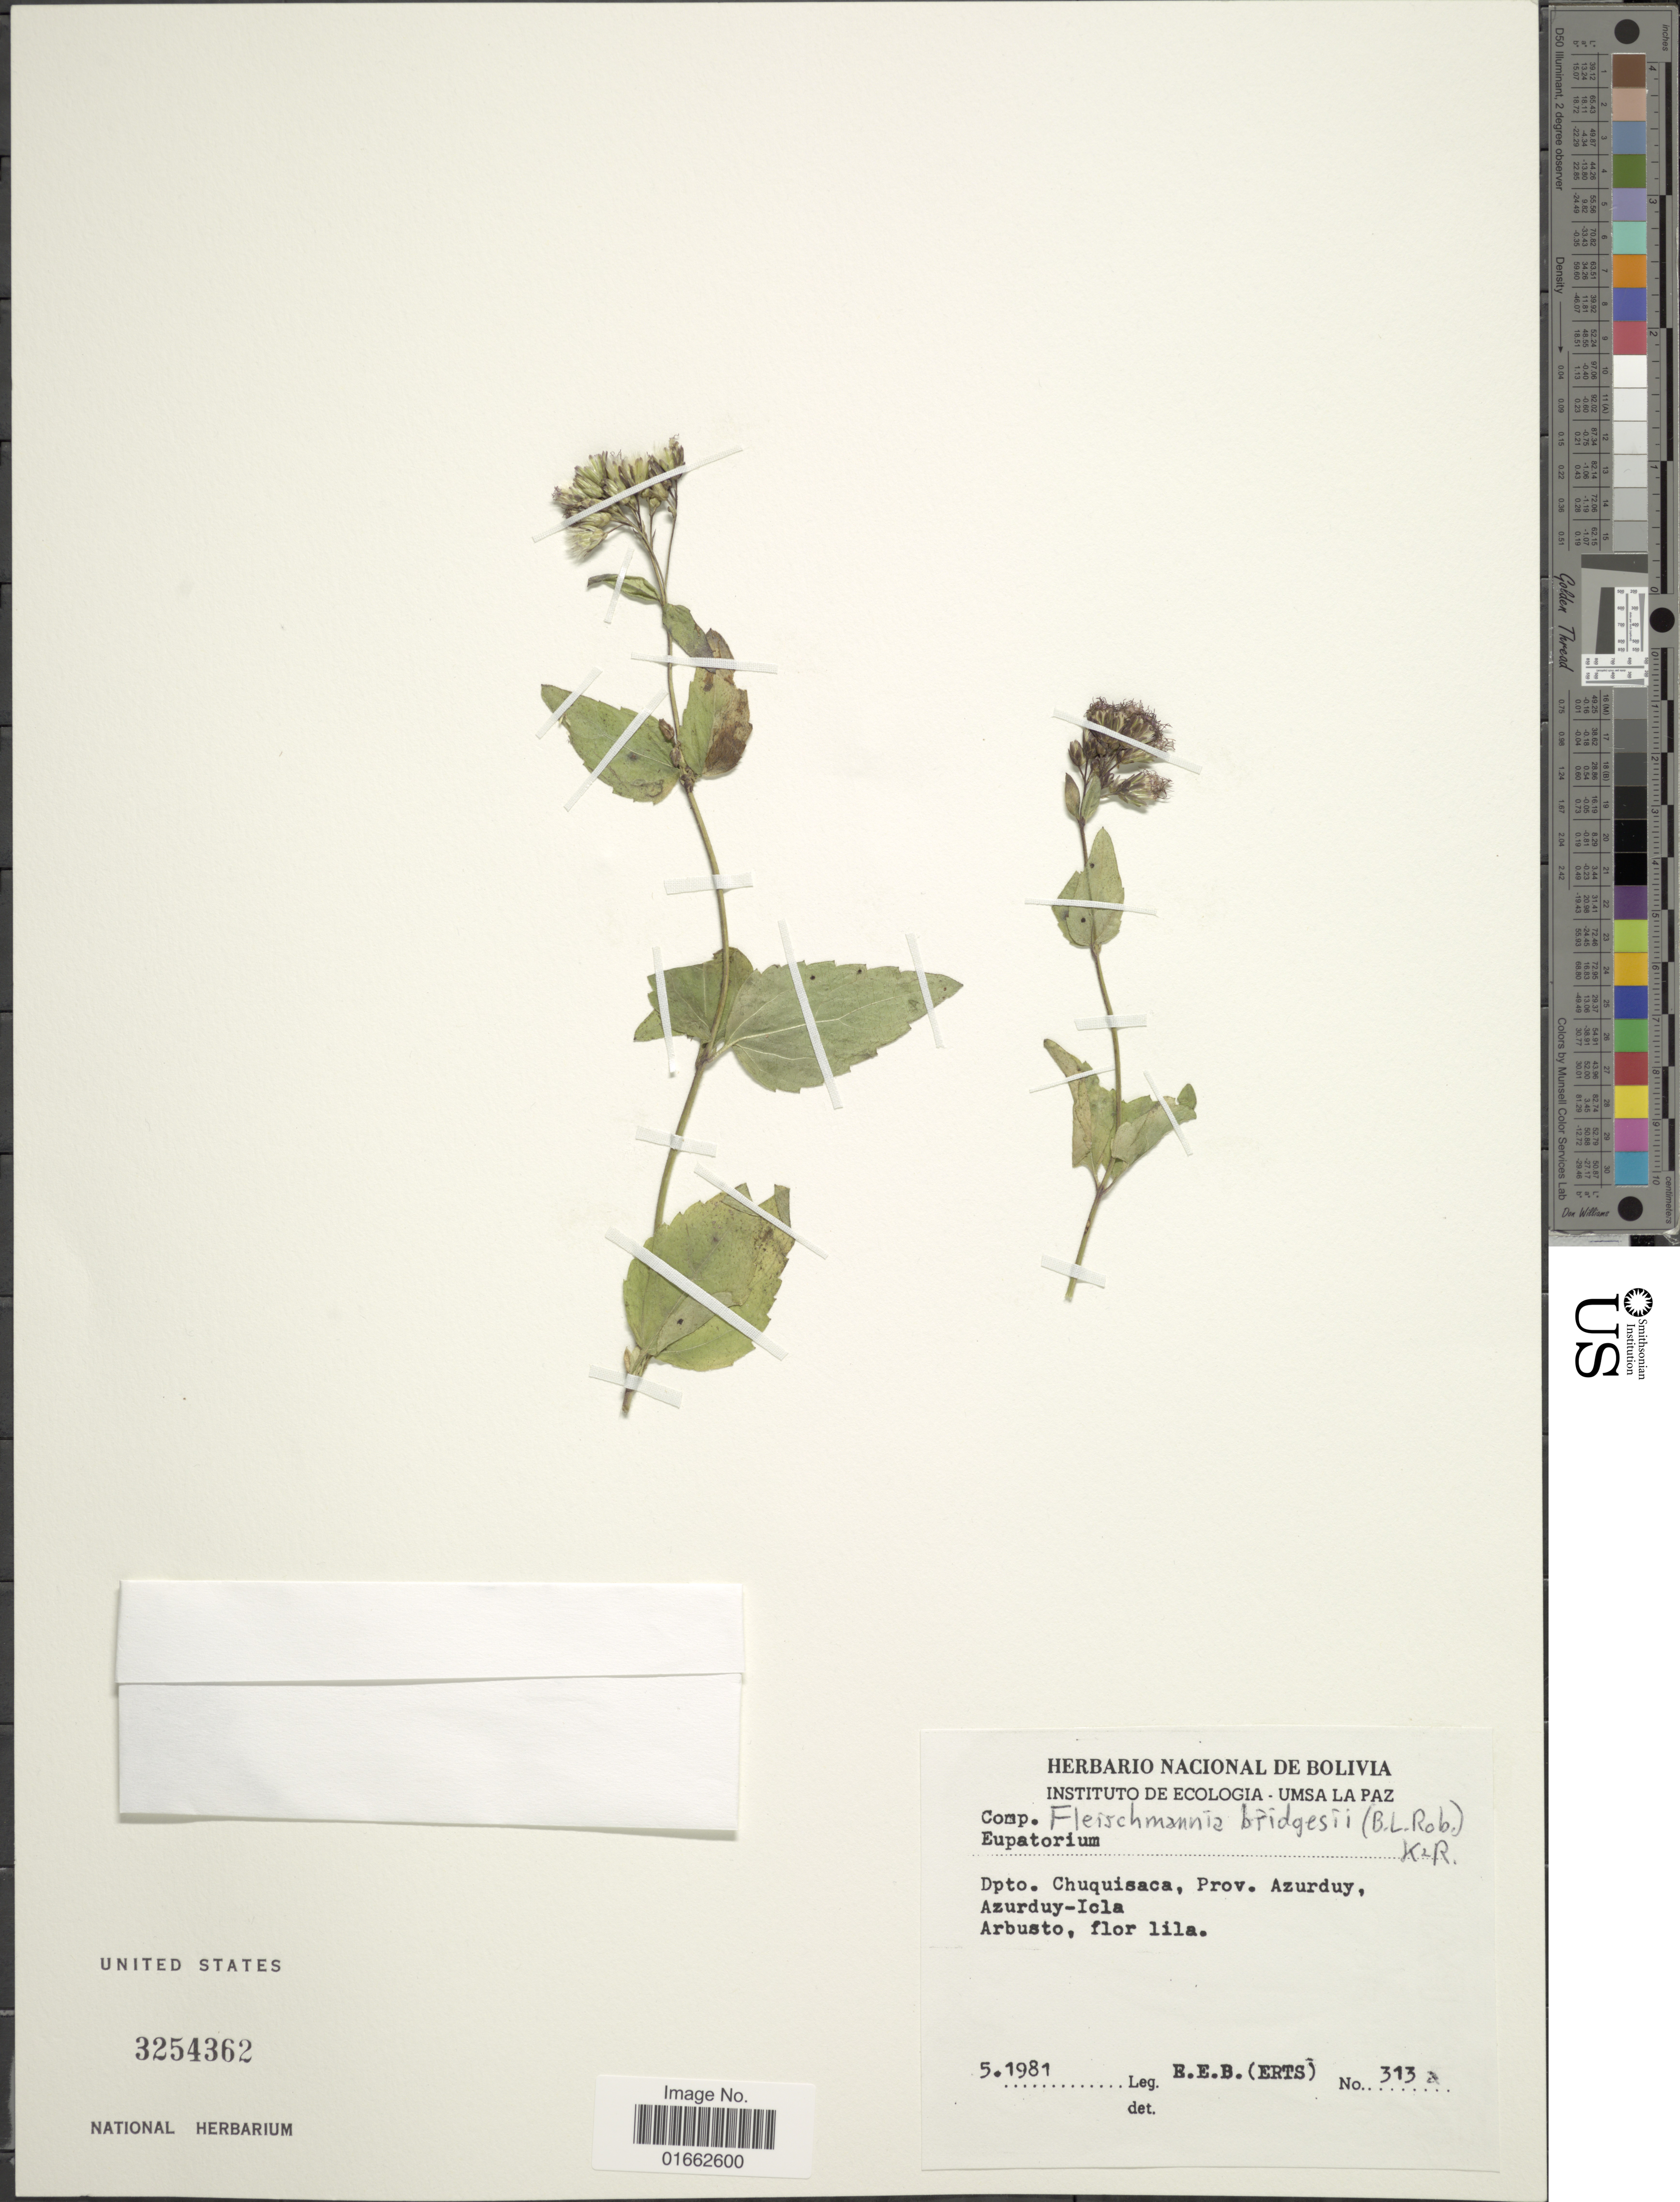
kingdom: Plantae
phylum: Tracheophyta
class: Magnoliopsida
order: Asterales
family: Asteraceae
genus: Fleischmannia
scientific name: Fleischmannia bridgesii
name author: (B.L. Rob.) R.M. King & H. Rob.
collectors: E. E. B.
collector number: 313a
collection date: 1981-05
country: Bolivia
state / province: Chuquisaca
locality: Prov. Azurduy, Azurduy-Icla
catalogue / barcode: US 3254362